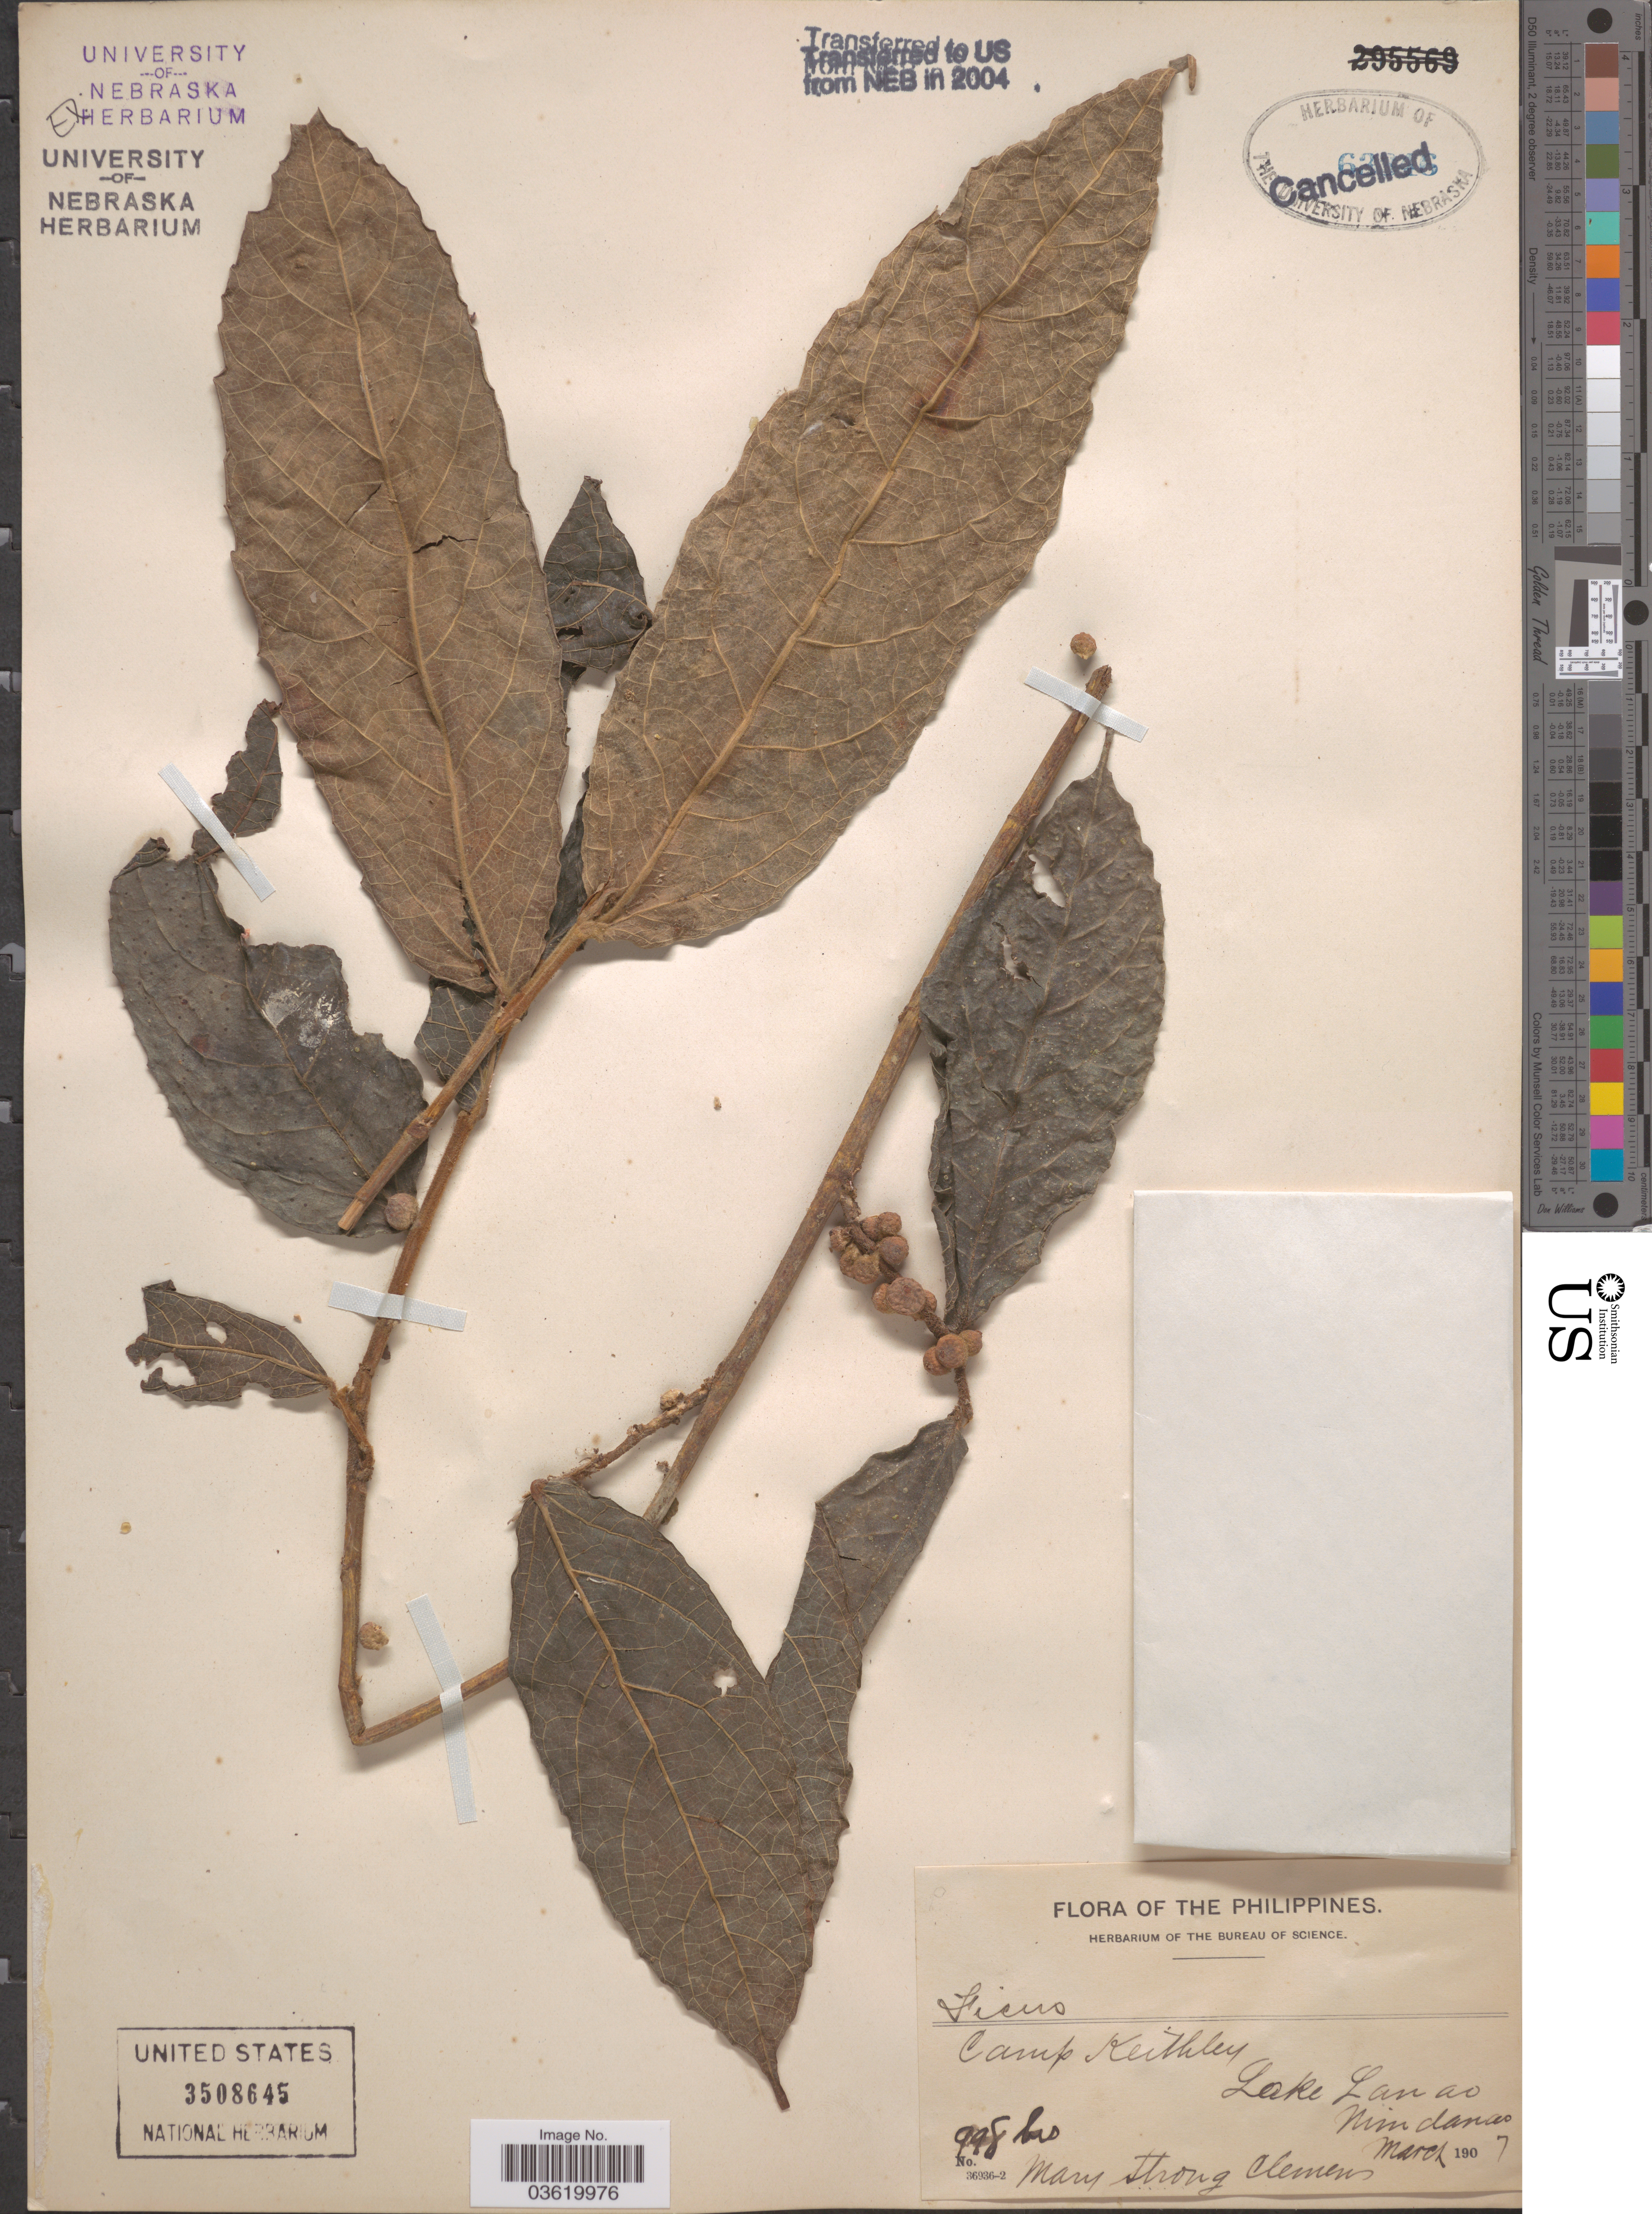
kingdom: Plantae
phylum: Tracheophyta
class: Magnoliopsida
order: Rosales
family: Moraceae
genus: Ficus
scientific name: Ficus sp.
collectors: M. S. Clemens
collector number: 998bas*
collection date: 1907-03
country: Philippines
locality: Camp Keithley, Lake Lanao, Mindanao.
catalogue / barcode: US 3508645